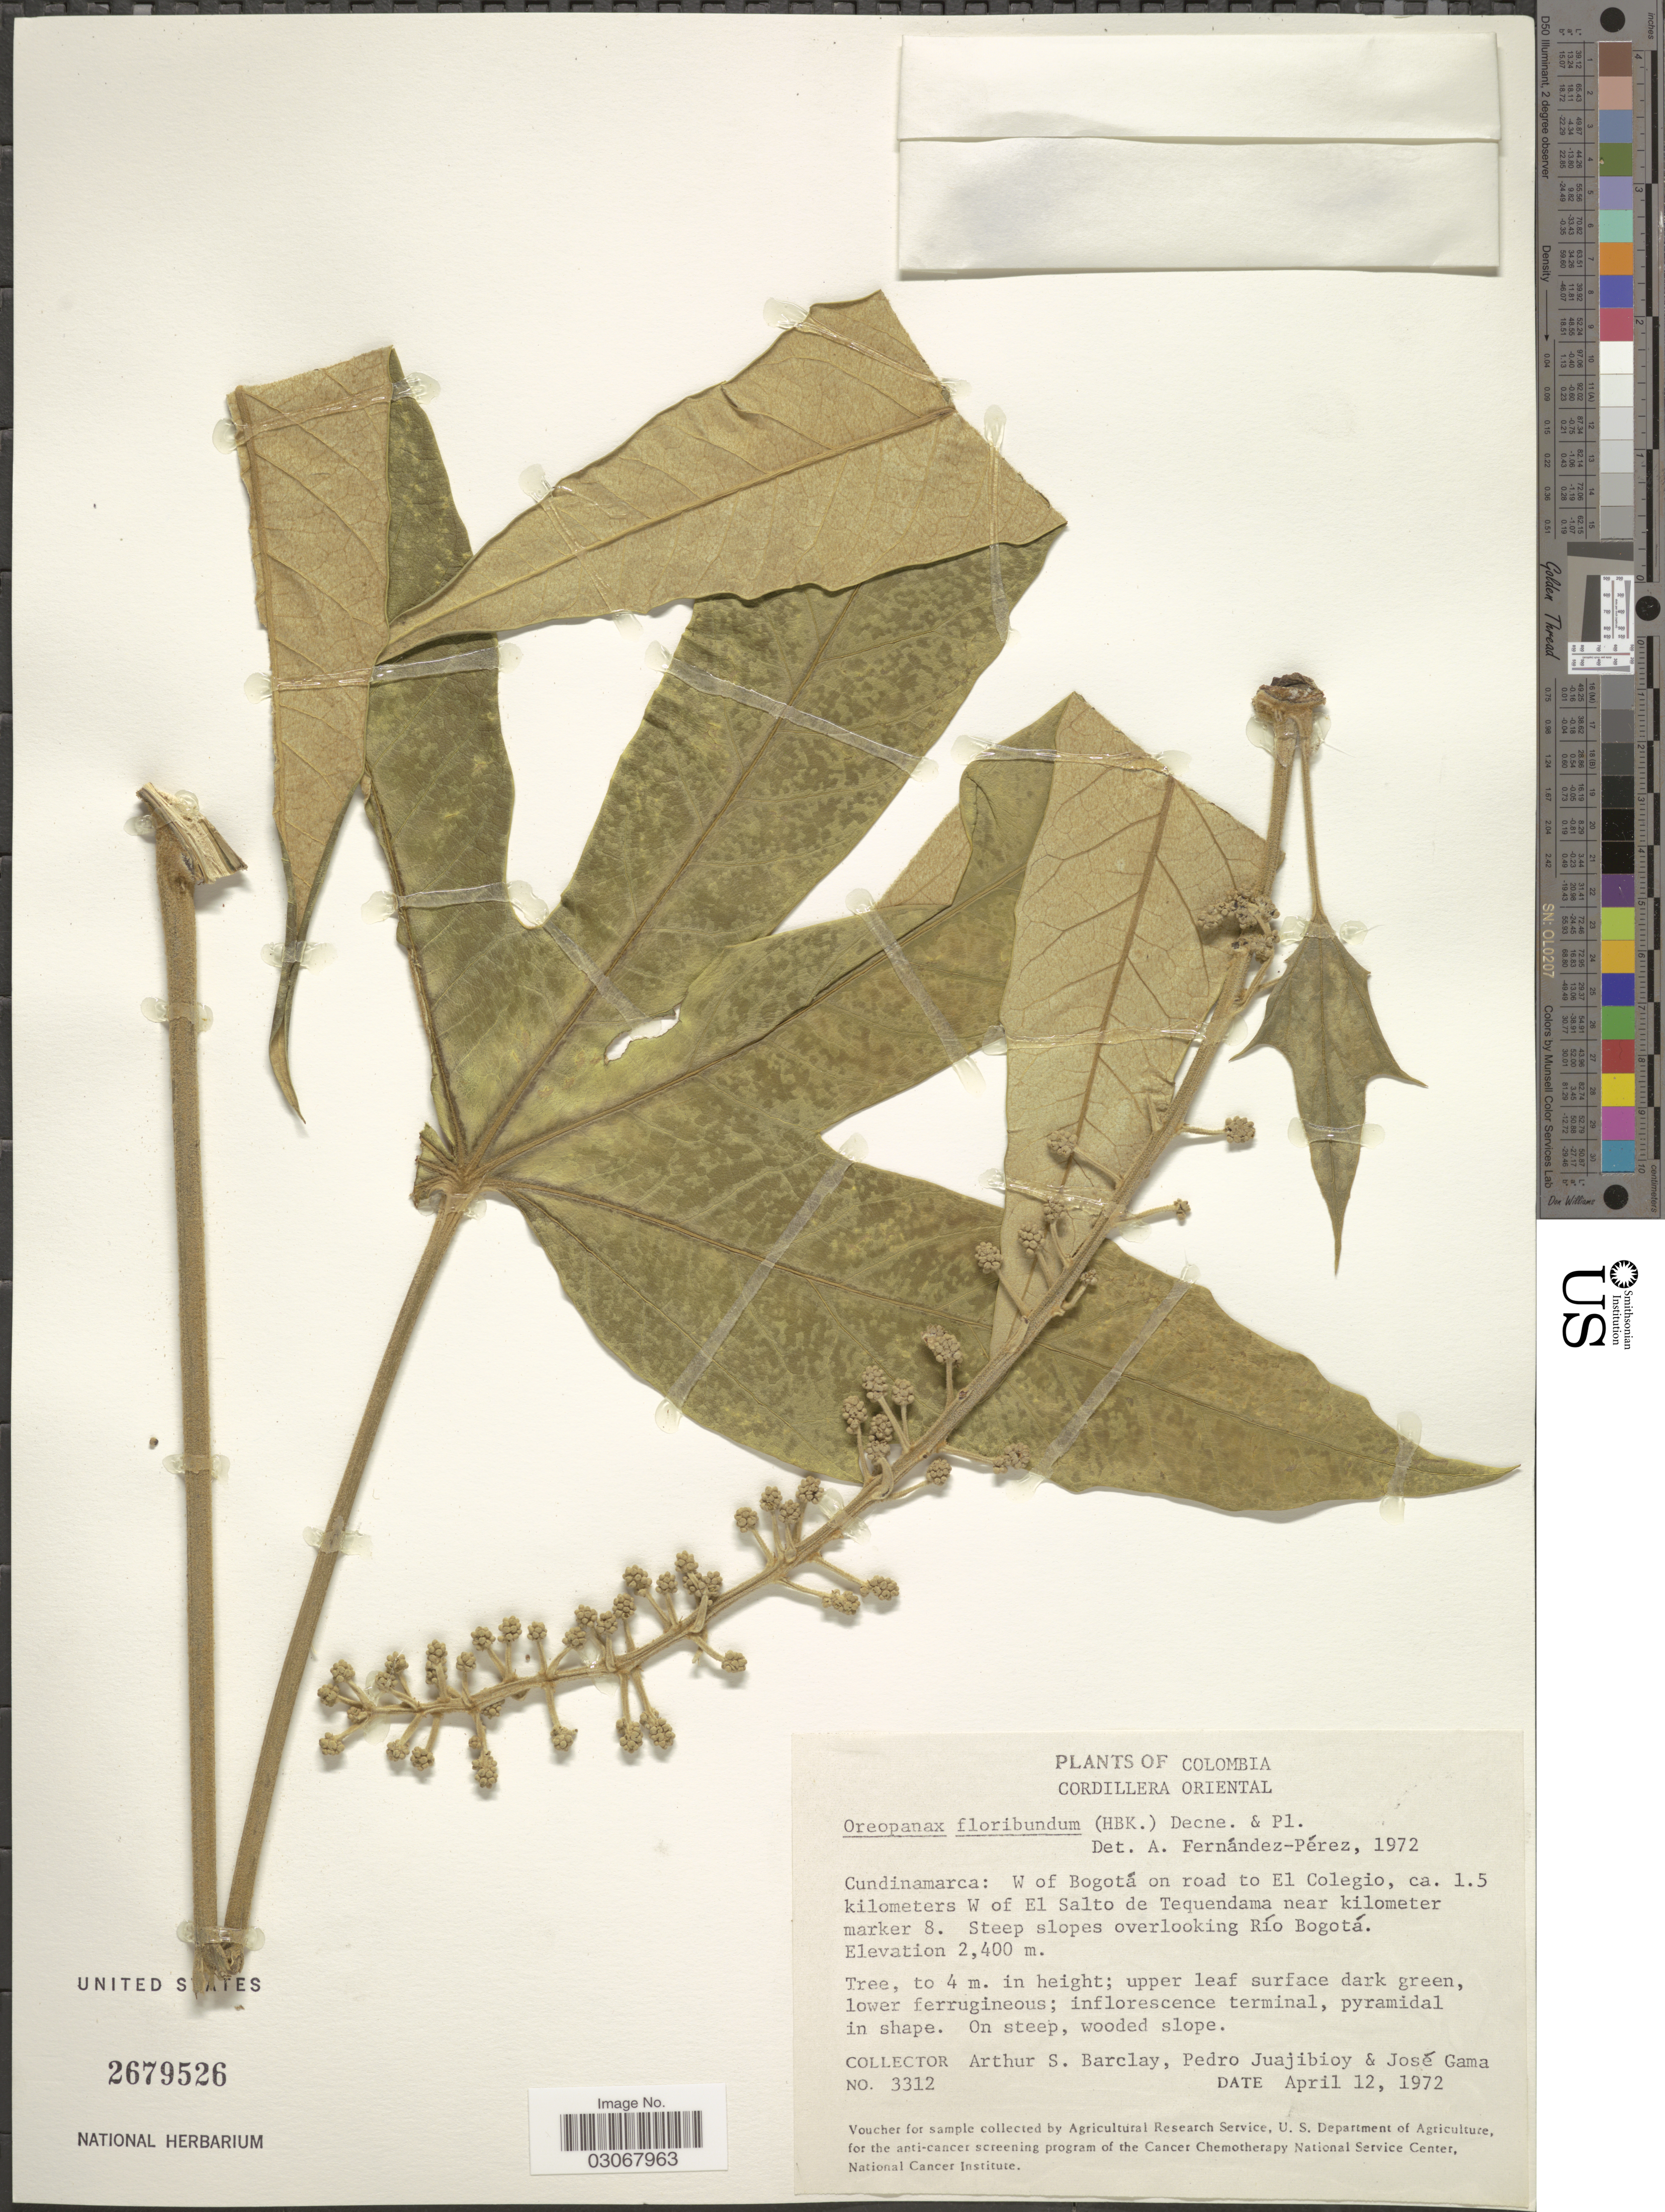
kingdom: Plantae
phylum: Tracheophyta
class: Magnoliopsida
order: Apiales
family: Araliaceae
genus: Oreopanax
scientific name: Oreopanax floribundus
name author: (Kunth) Decne. & Planch.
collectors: A. S. Barclay, P. Juajibioy & J. Gama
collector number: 3312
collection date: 1972-04-12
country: Colombia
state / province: Cundinamarca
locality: W of Bogotá on road to El Colegio, ca. 1.5 kilometers W of El Salto de Tequendama near kilometer marker 8. Steep slopes overlooking Río Bogotá. Cordillera Oriental.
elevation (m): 2400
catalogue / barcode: US 2679526